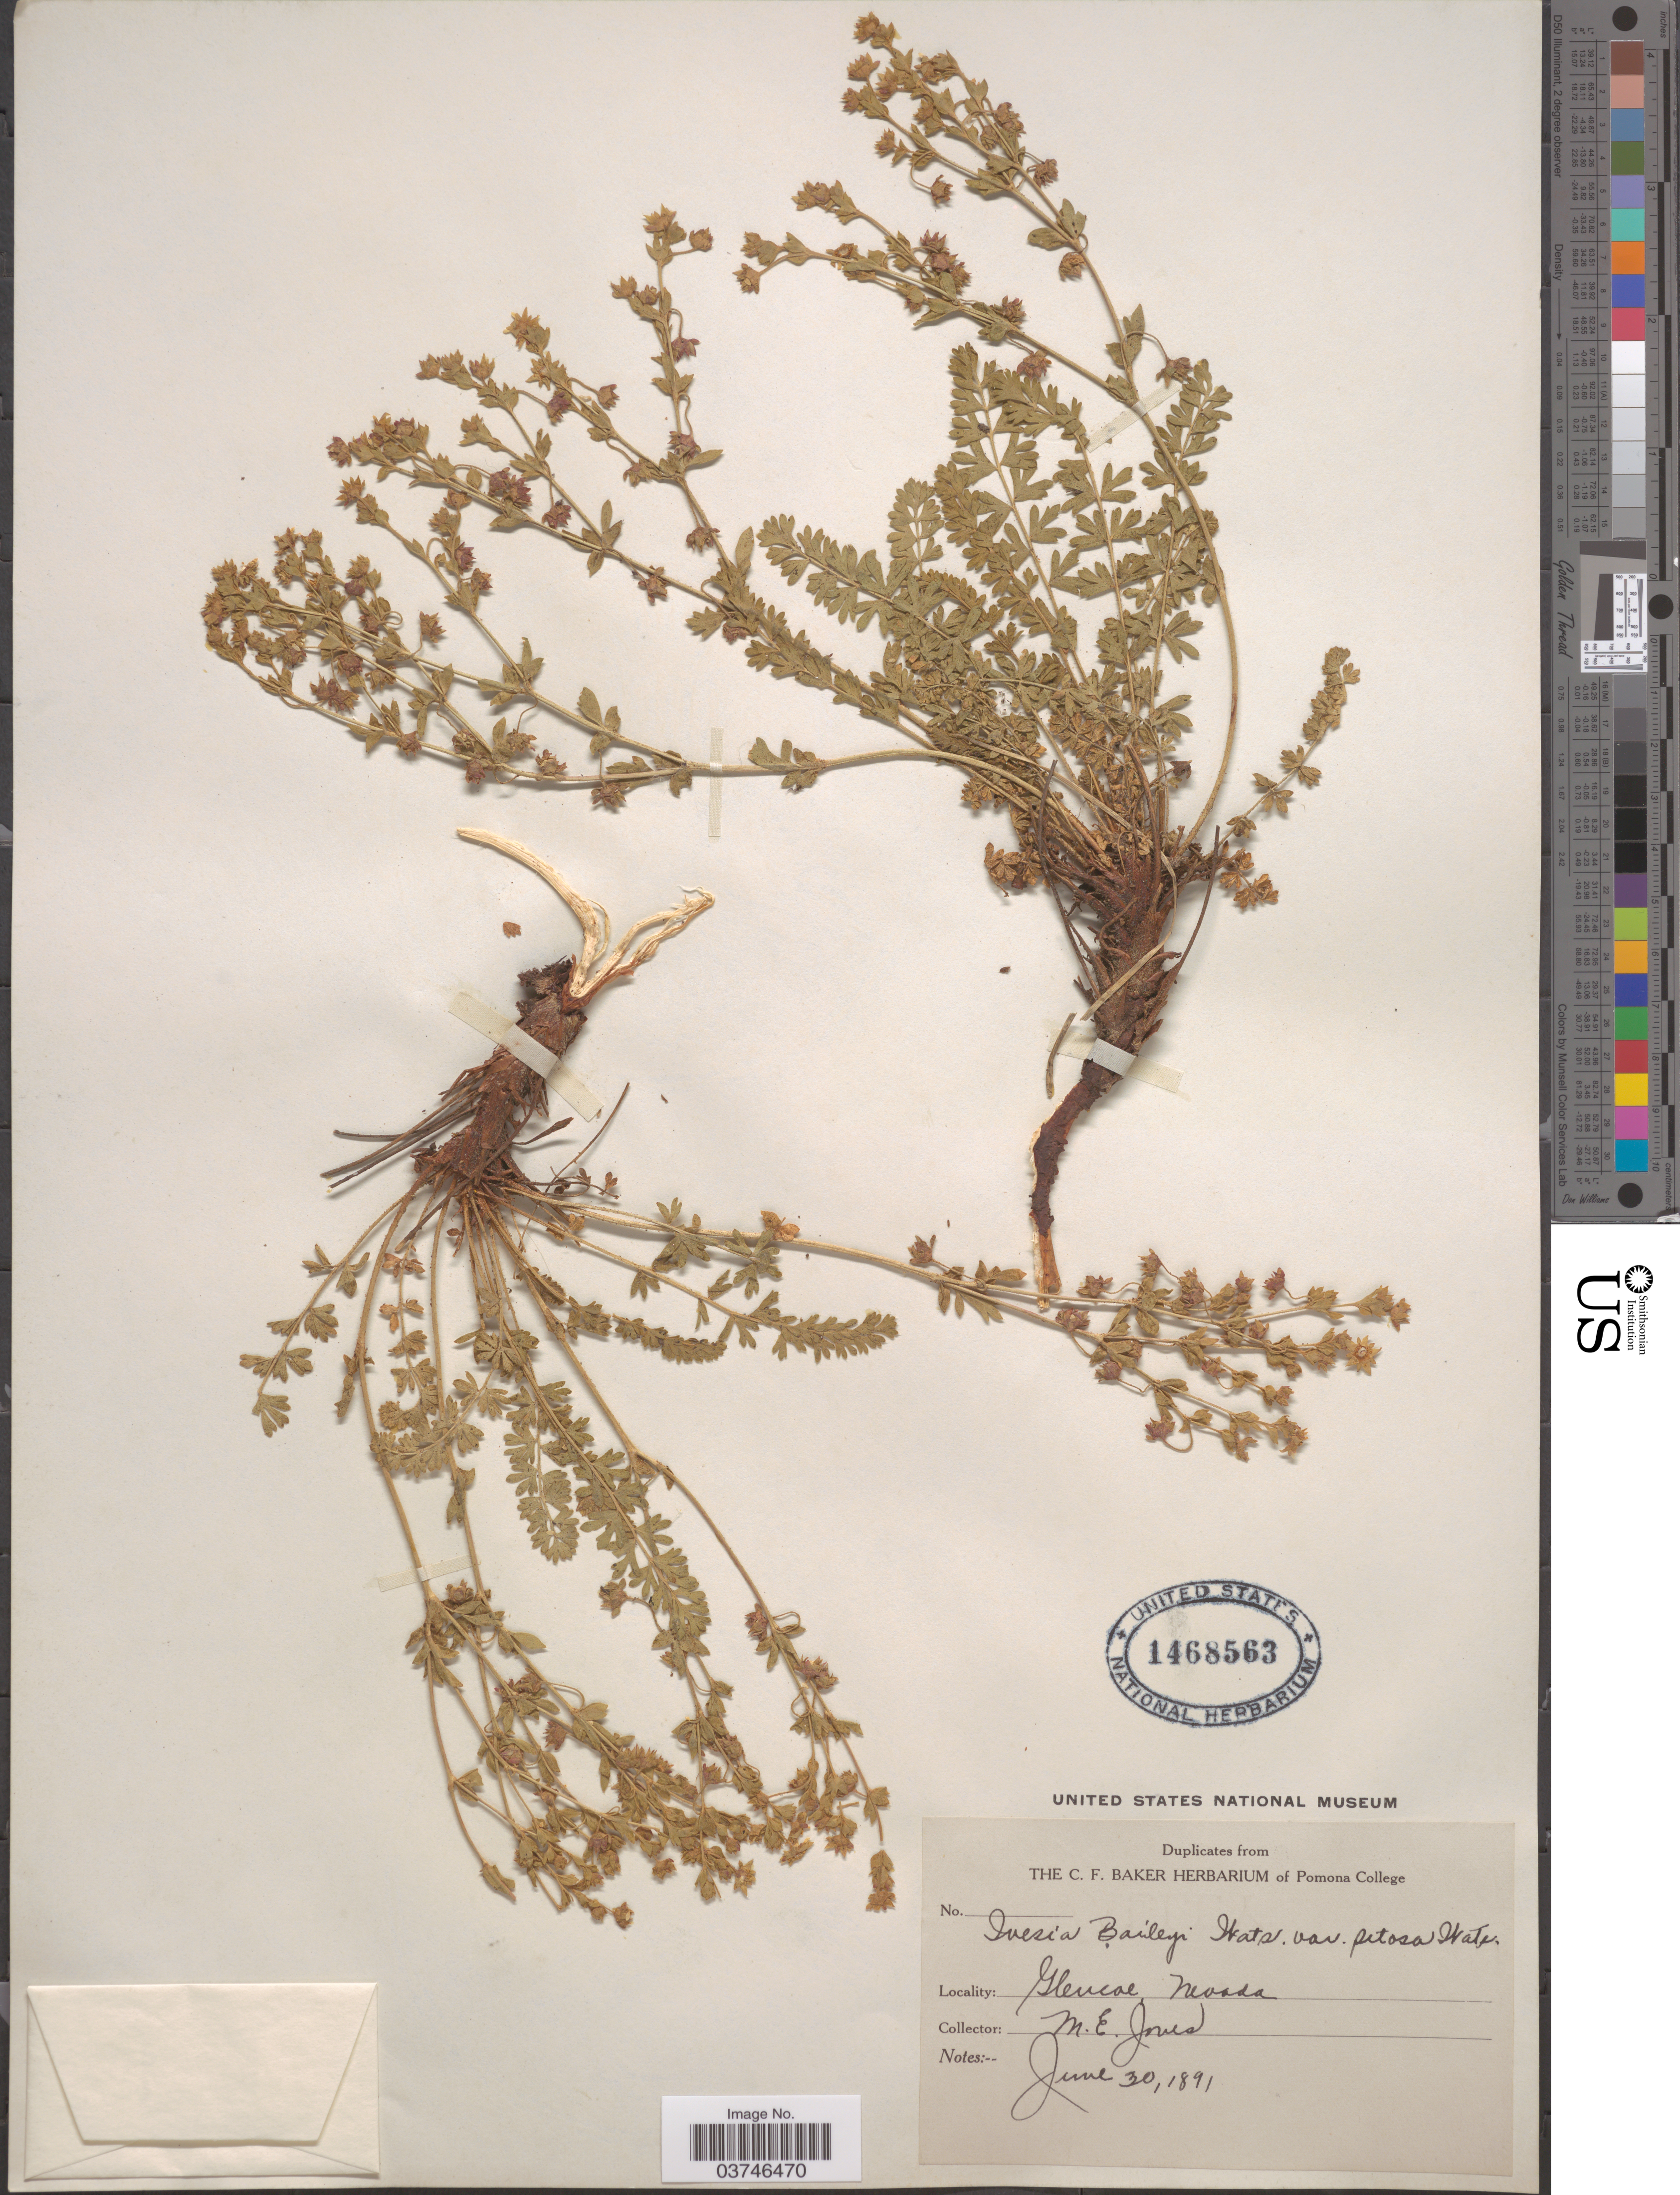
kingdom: Plantae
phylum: Tracheophyta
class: Magnoliopsida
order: Rosales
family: Rosaceae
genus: Potentilla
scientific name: Potentilla setosa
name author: (S. Watson) Mosyakin & Shiyan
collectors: M. E. Jones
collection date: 1891-06-30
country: United States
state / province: Nevada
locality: Glencoe.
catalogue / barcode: US 1468563